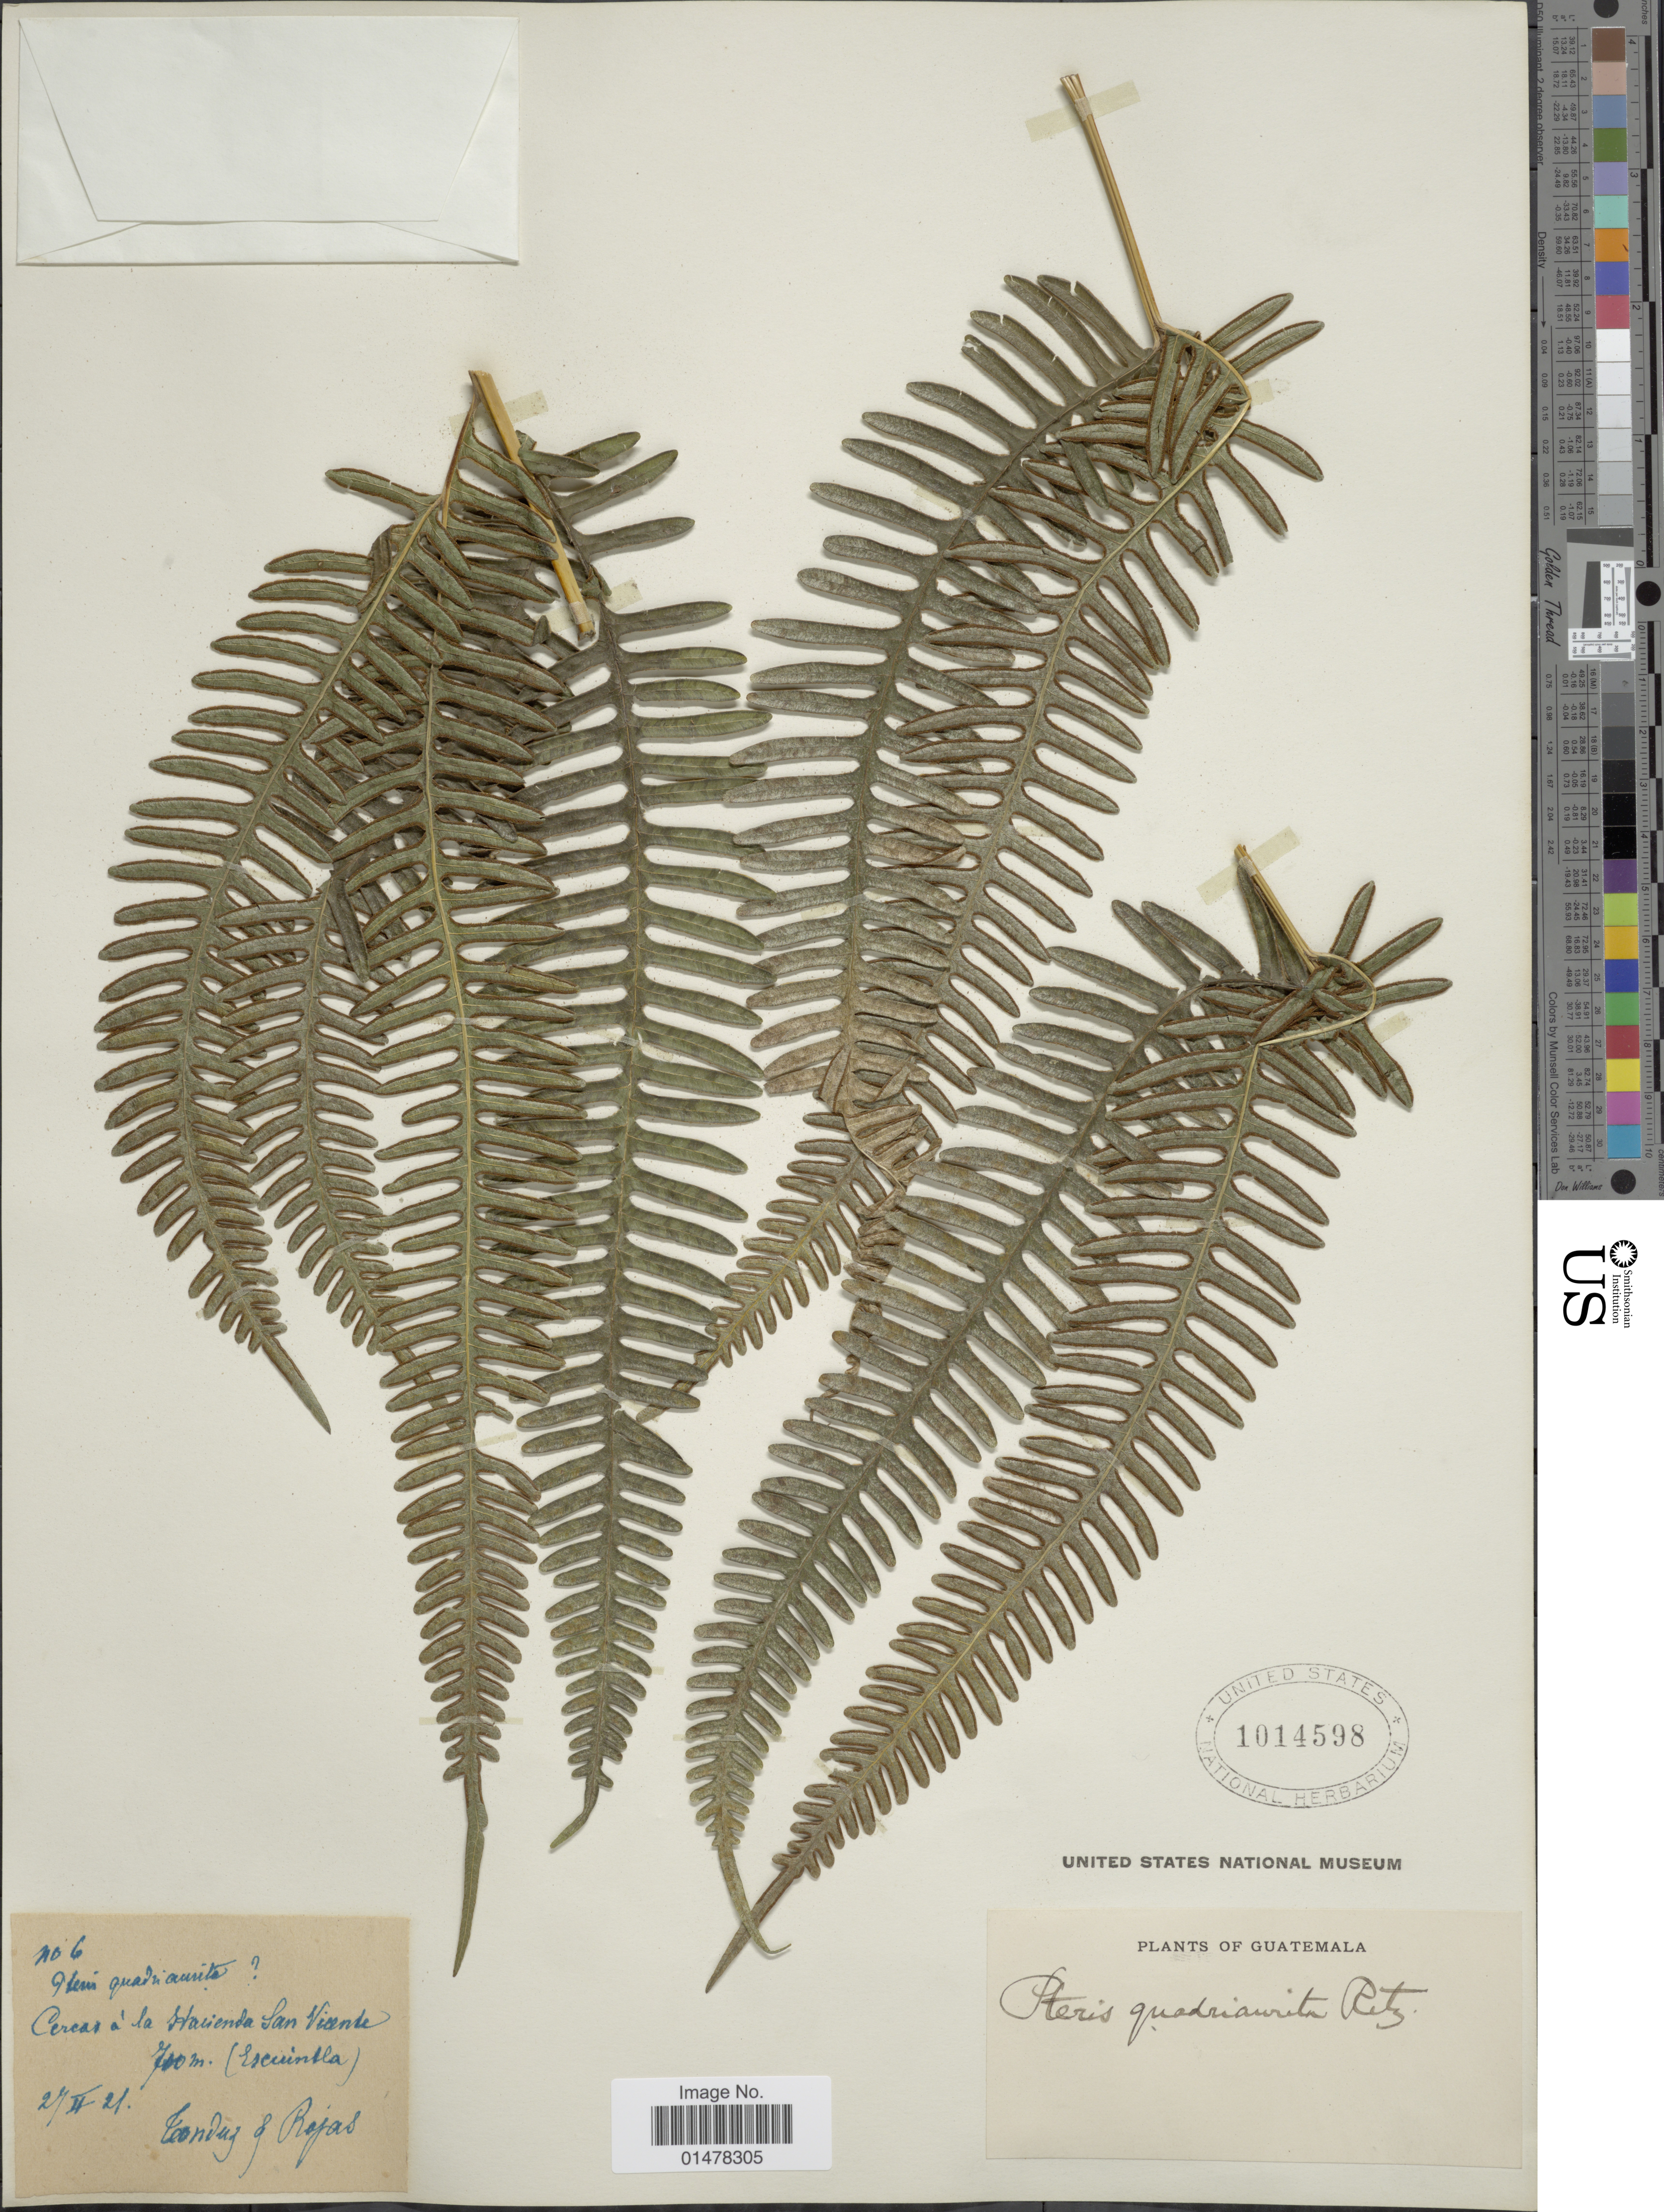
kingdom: Plantae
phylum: Tracheophyta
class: Polypodiopsida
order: Polypodiales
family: Pteridaceae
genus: Pteris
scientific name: Pteris quadriaurita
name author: Retz.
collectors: A. Tonduz & Rojas, --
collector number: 6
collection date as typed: Transcribed d/m/y: 27/2/21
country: Guatemala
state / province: Escuintla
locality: Cercas a la hacienda San Vicente (Escuintla)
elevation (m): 700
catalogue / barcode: US 1014598